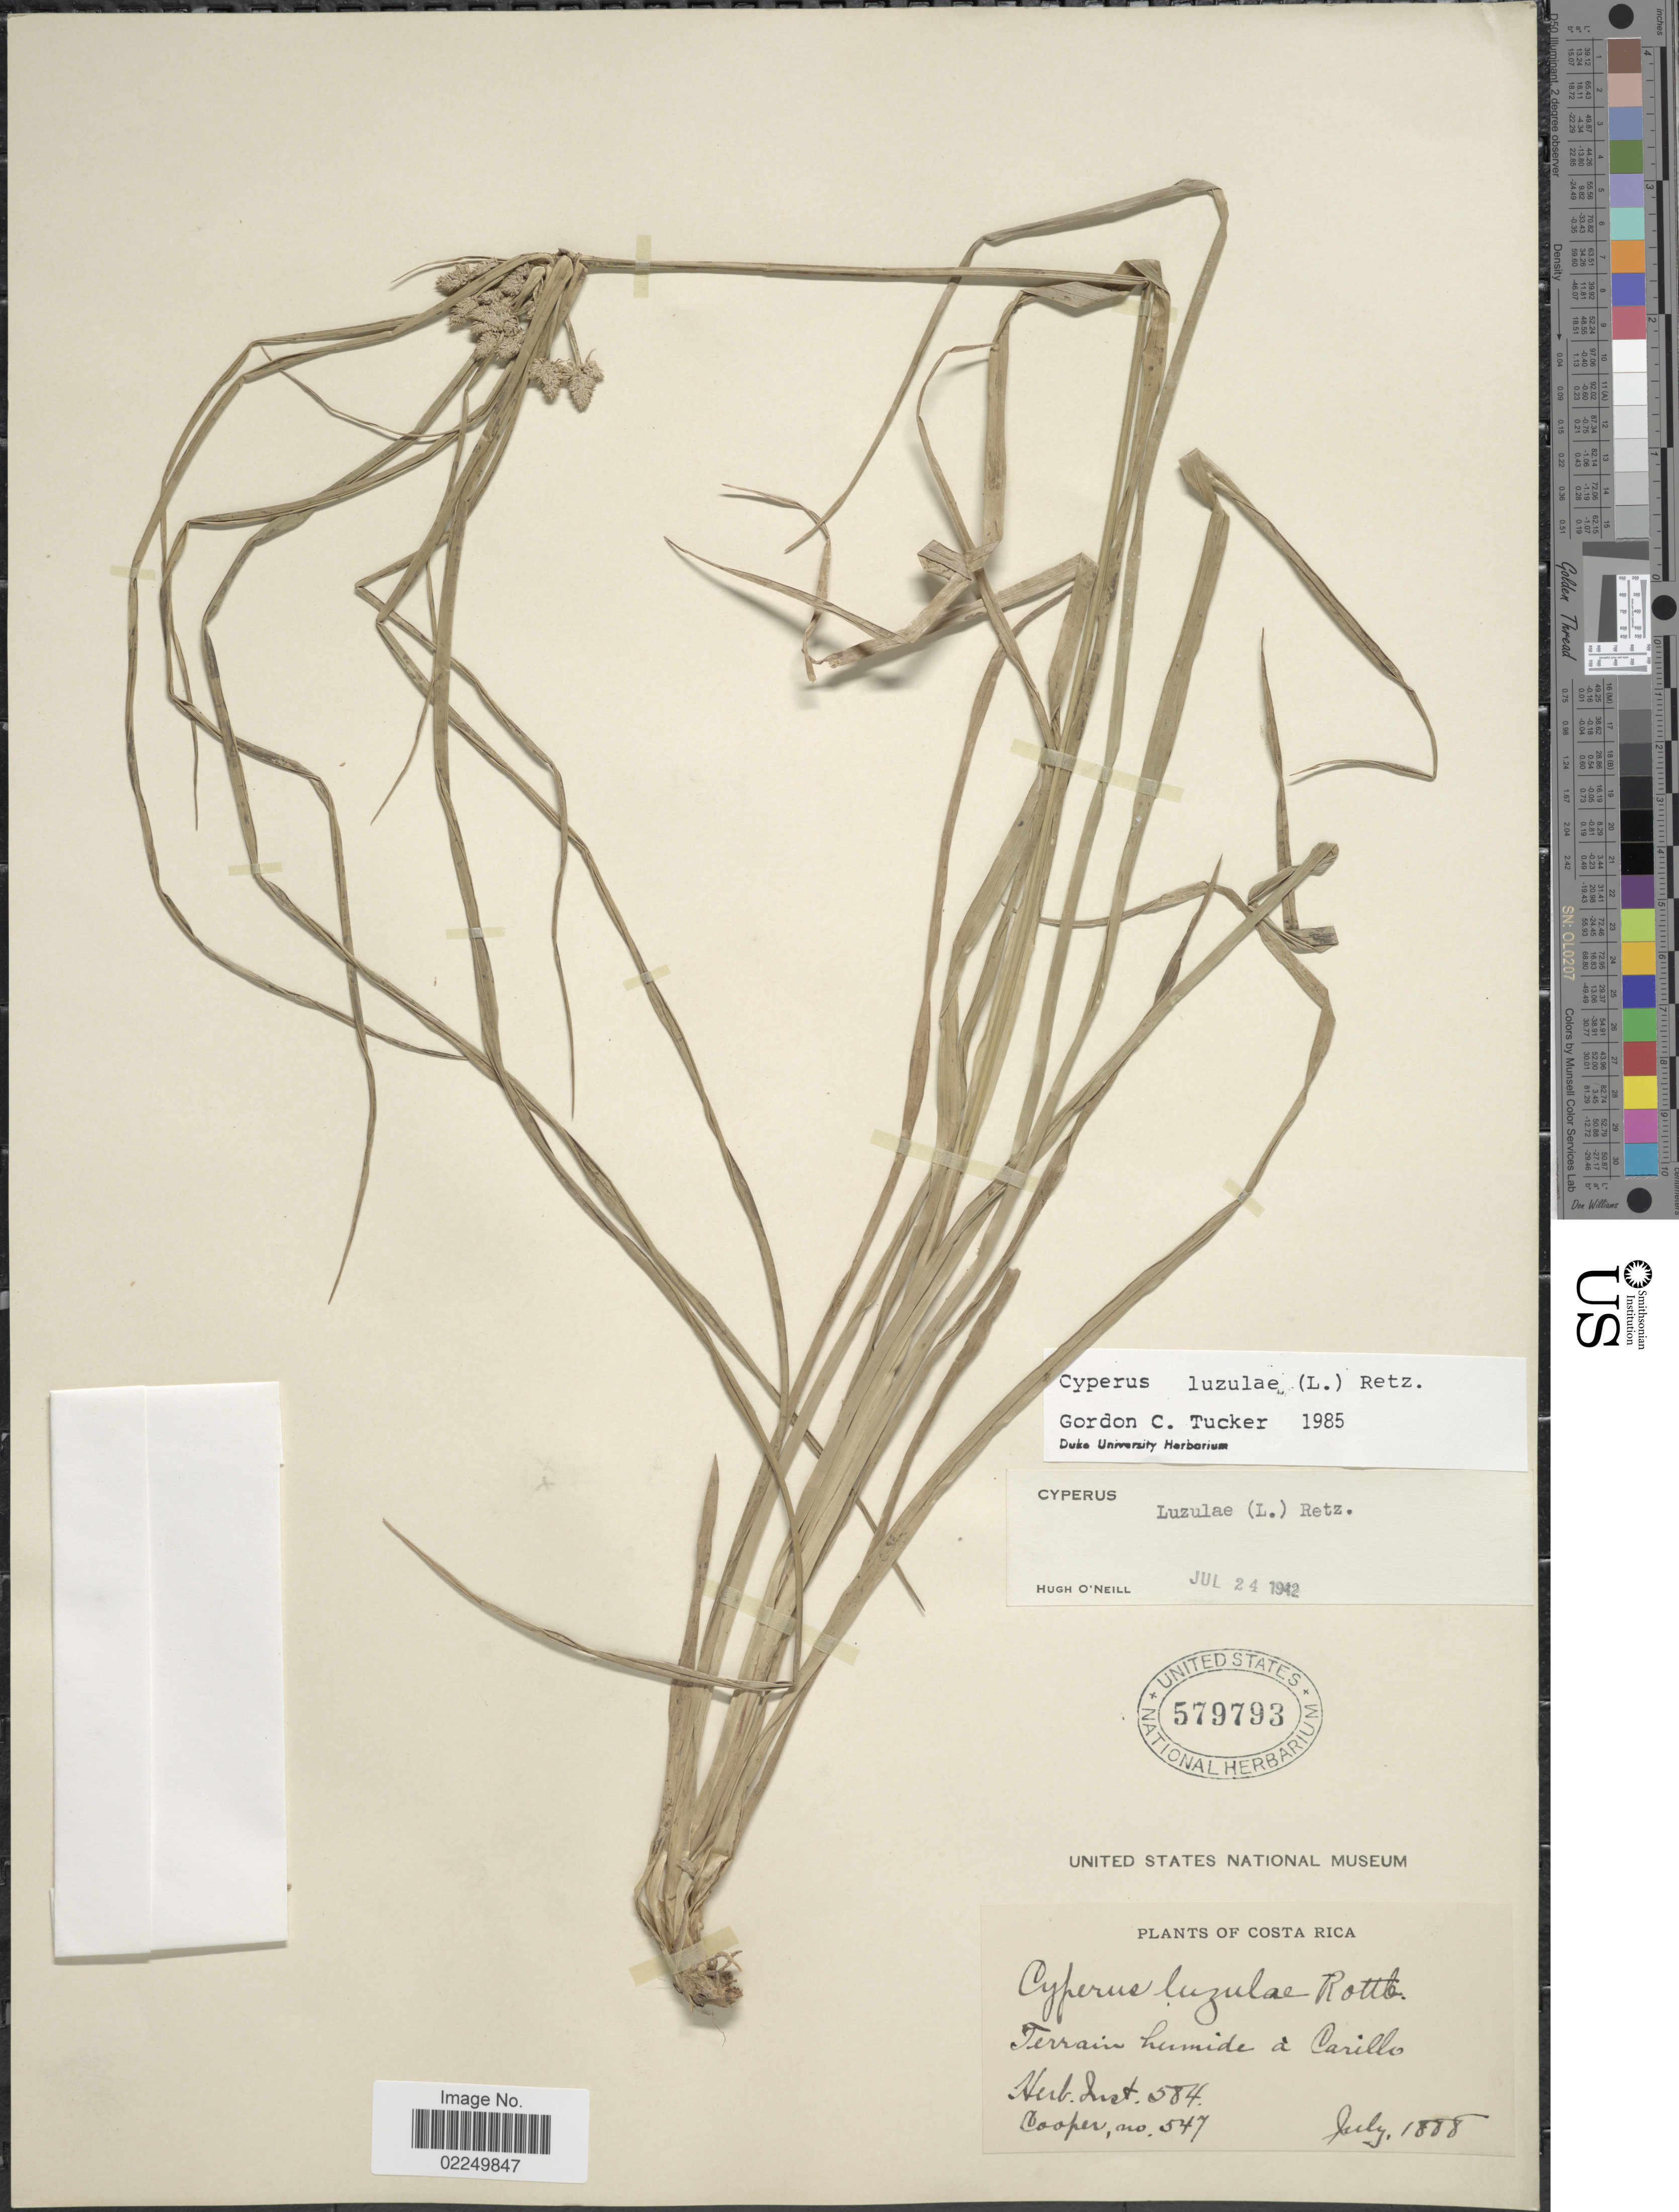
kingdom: Plantae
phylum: Tracheophyta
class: Liliopsida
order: Poales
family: Cyperaceae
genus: Cyperus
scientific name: Cyperus luzulae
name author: (L.) Rottb. ex Retz.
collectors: -. Cooper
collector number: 547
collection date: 1888-07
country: Costa Rica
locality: Terrain humide a Carillo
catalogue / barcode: US 579793